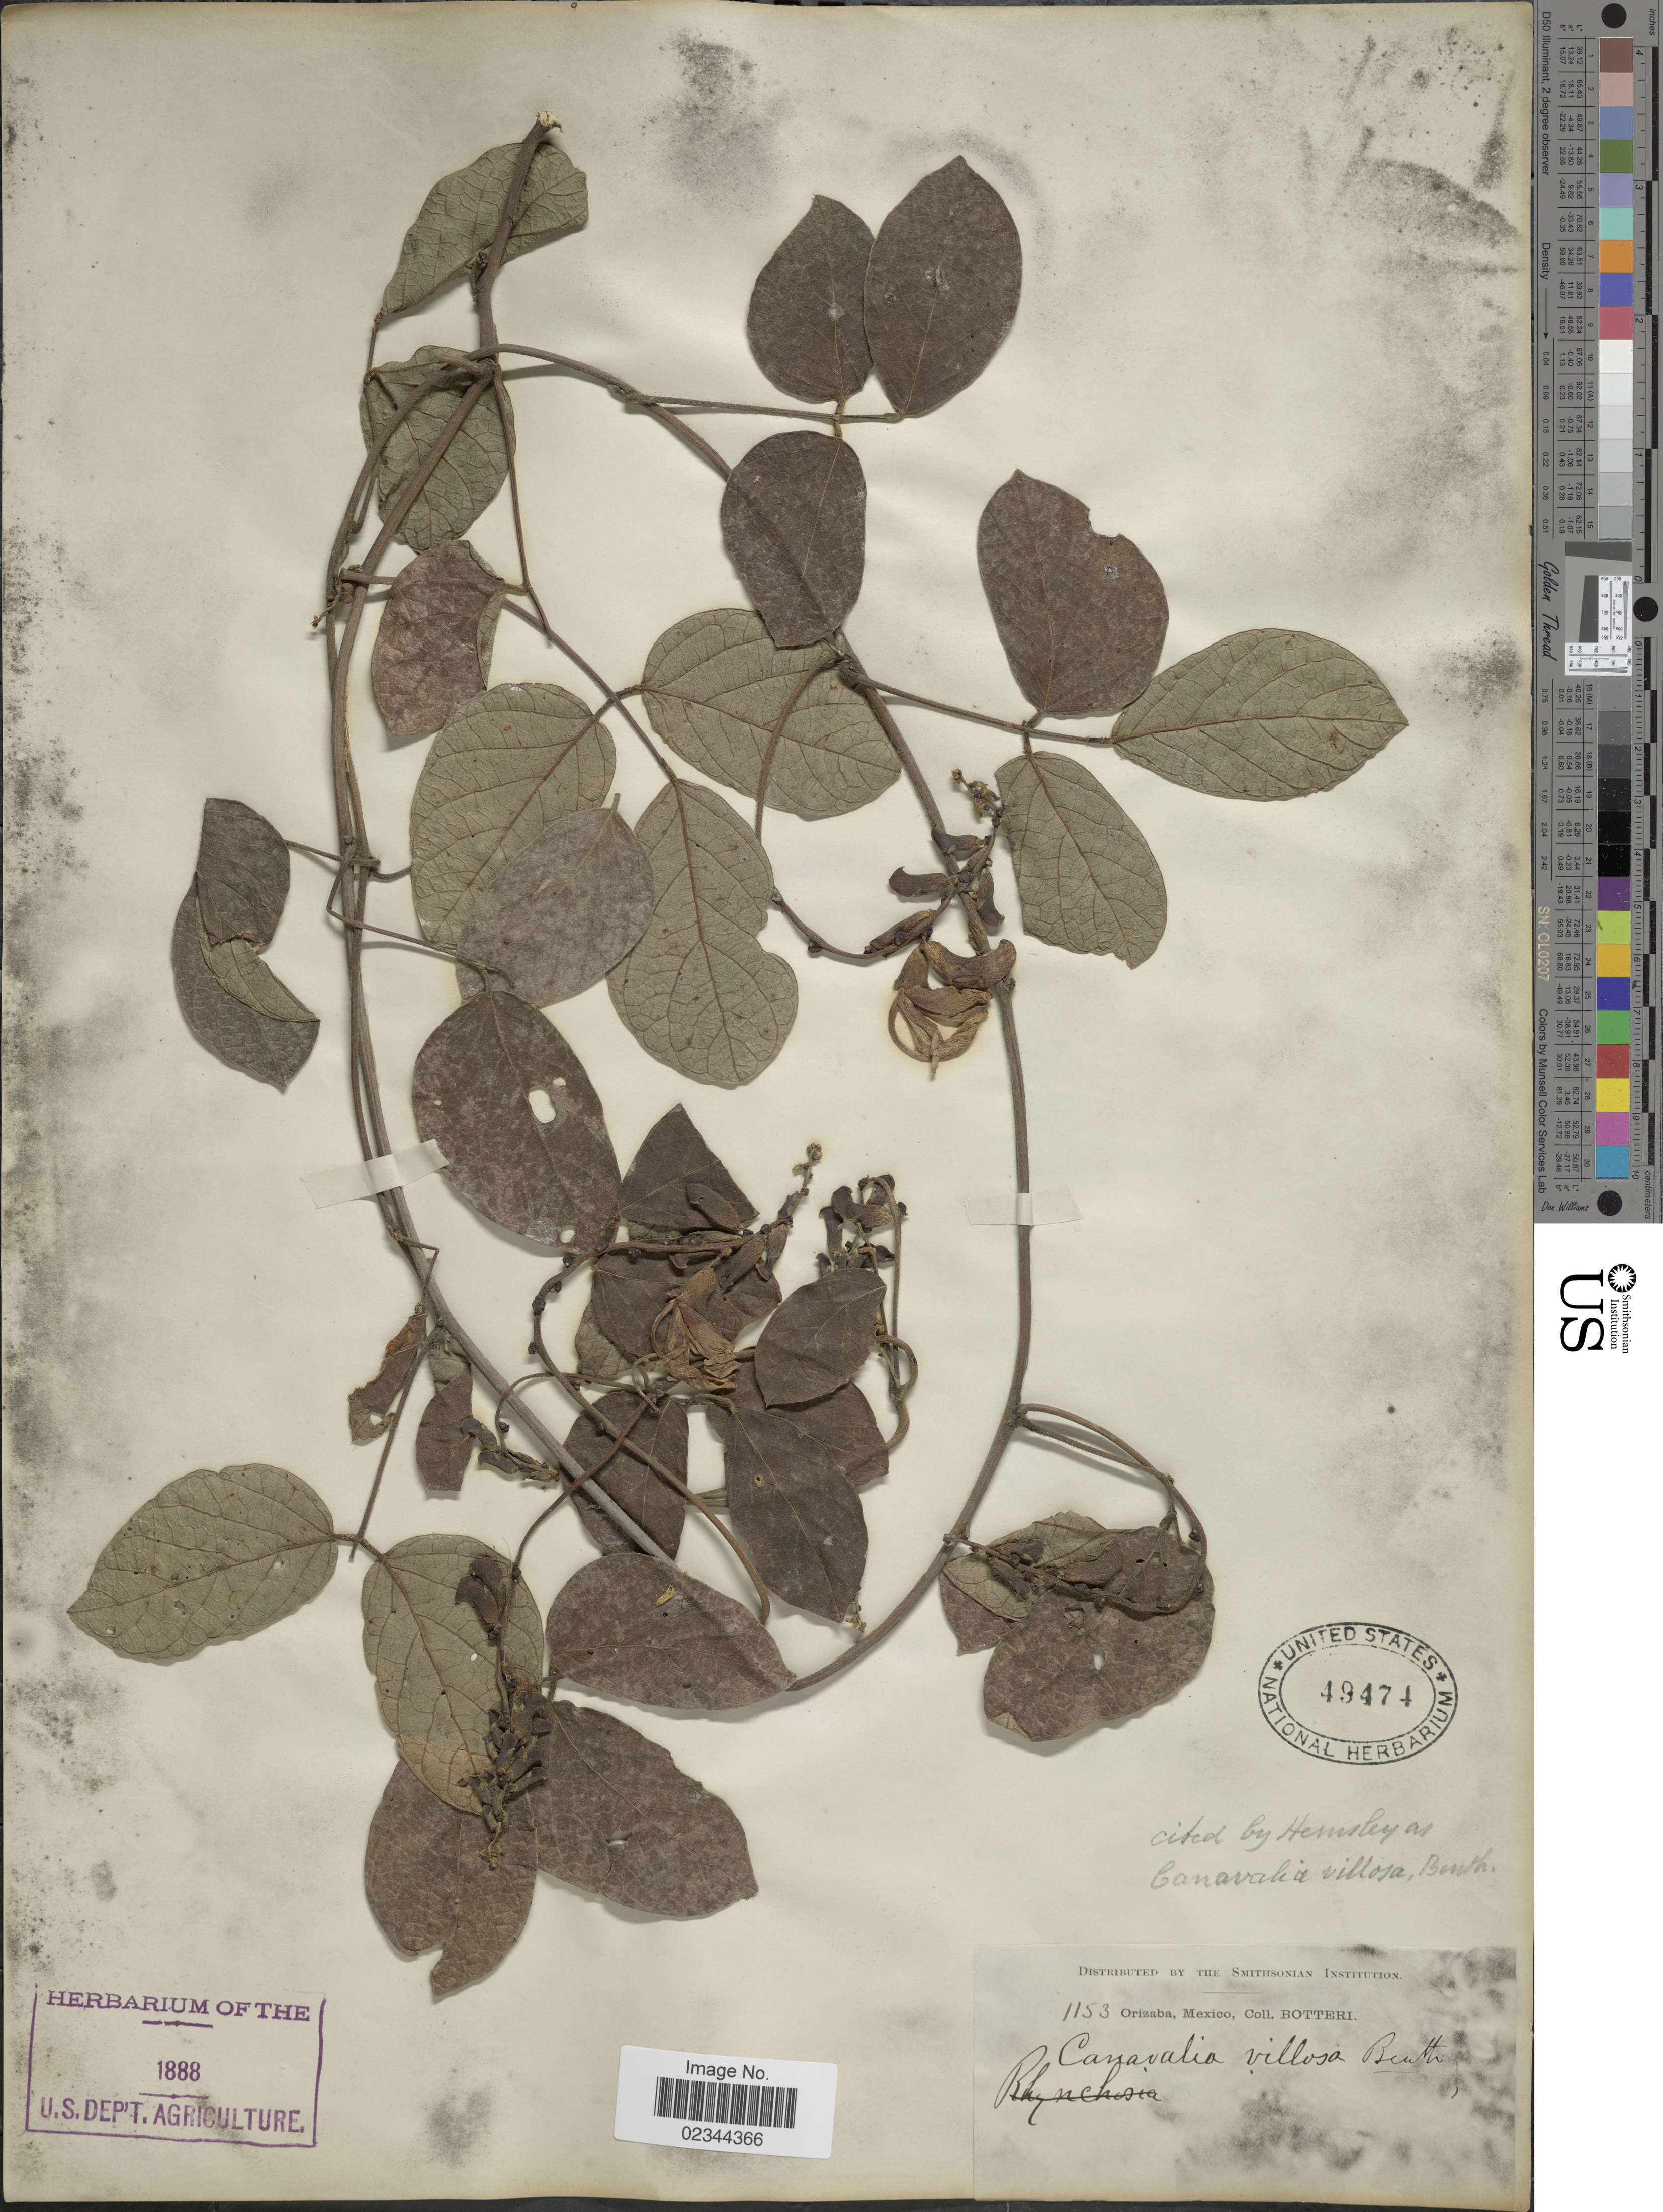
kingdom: Plantae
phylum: Tracheophyta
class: Magnoliopsida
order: Fabales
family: Fabaceae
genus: Canavalia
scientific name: Canavalia villosa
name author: Benth.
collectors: -. Botteri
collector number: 1153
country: Mexico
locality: Orizaba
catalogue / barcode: US 49474